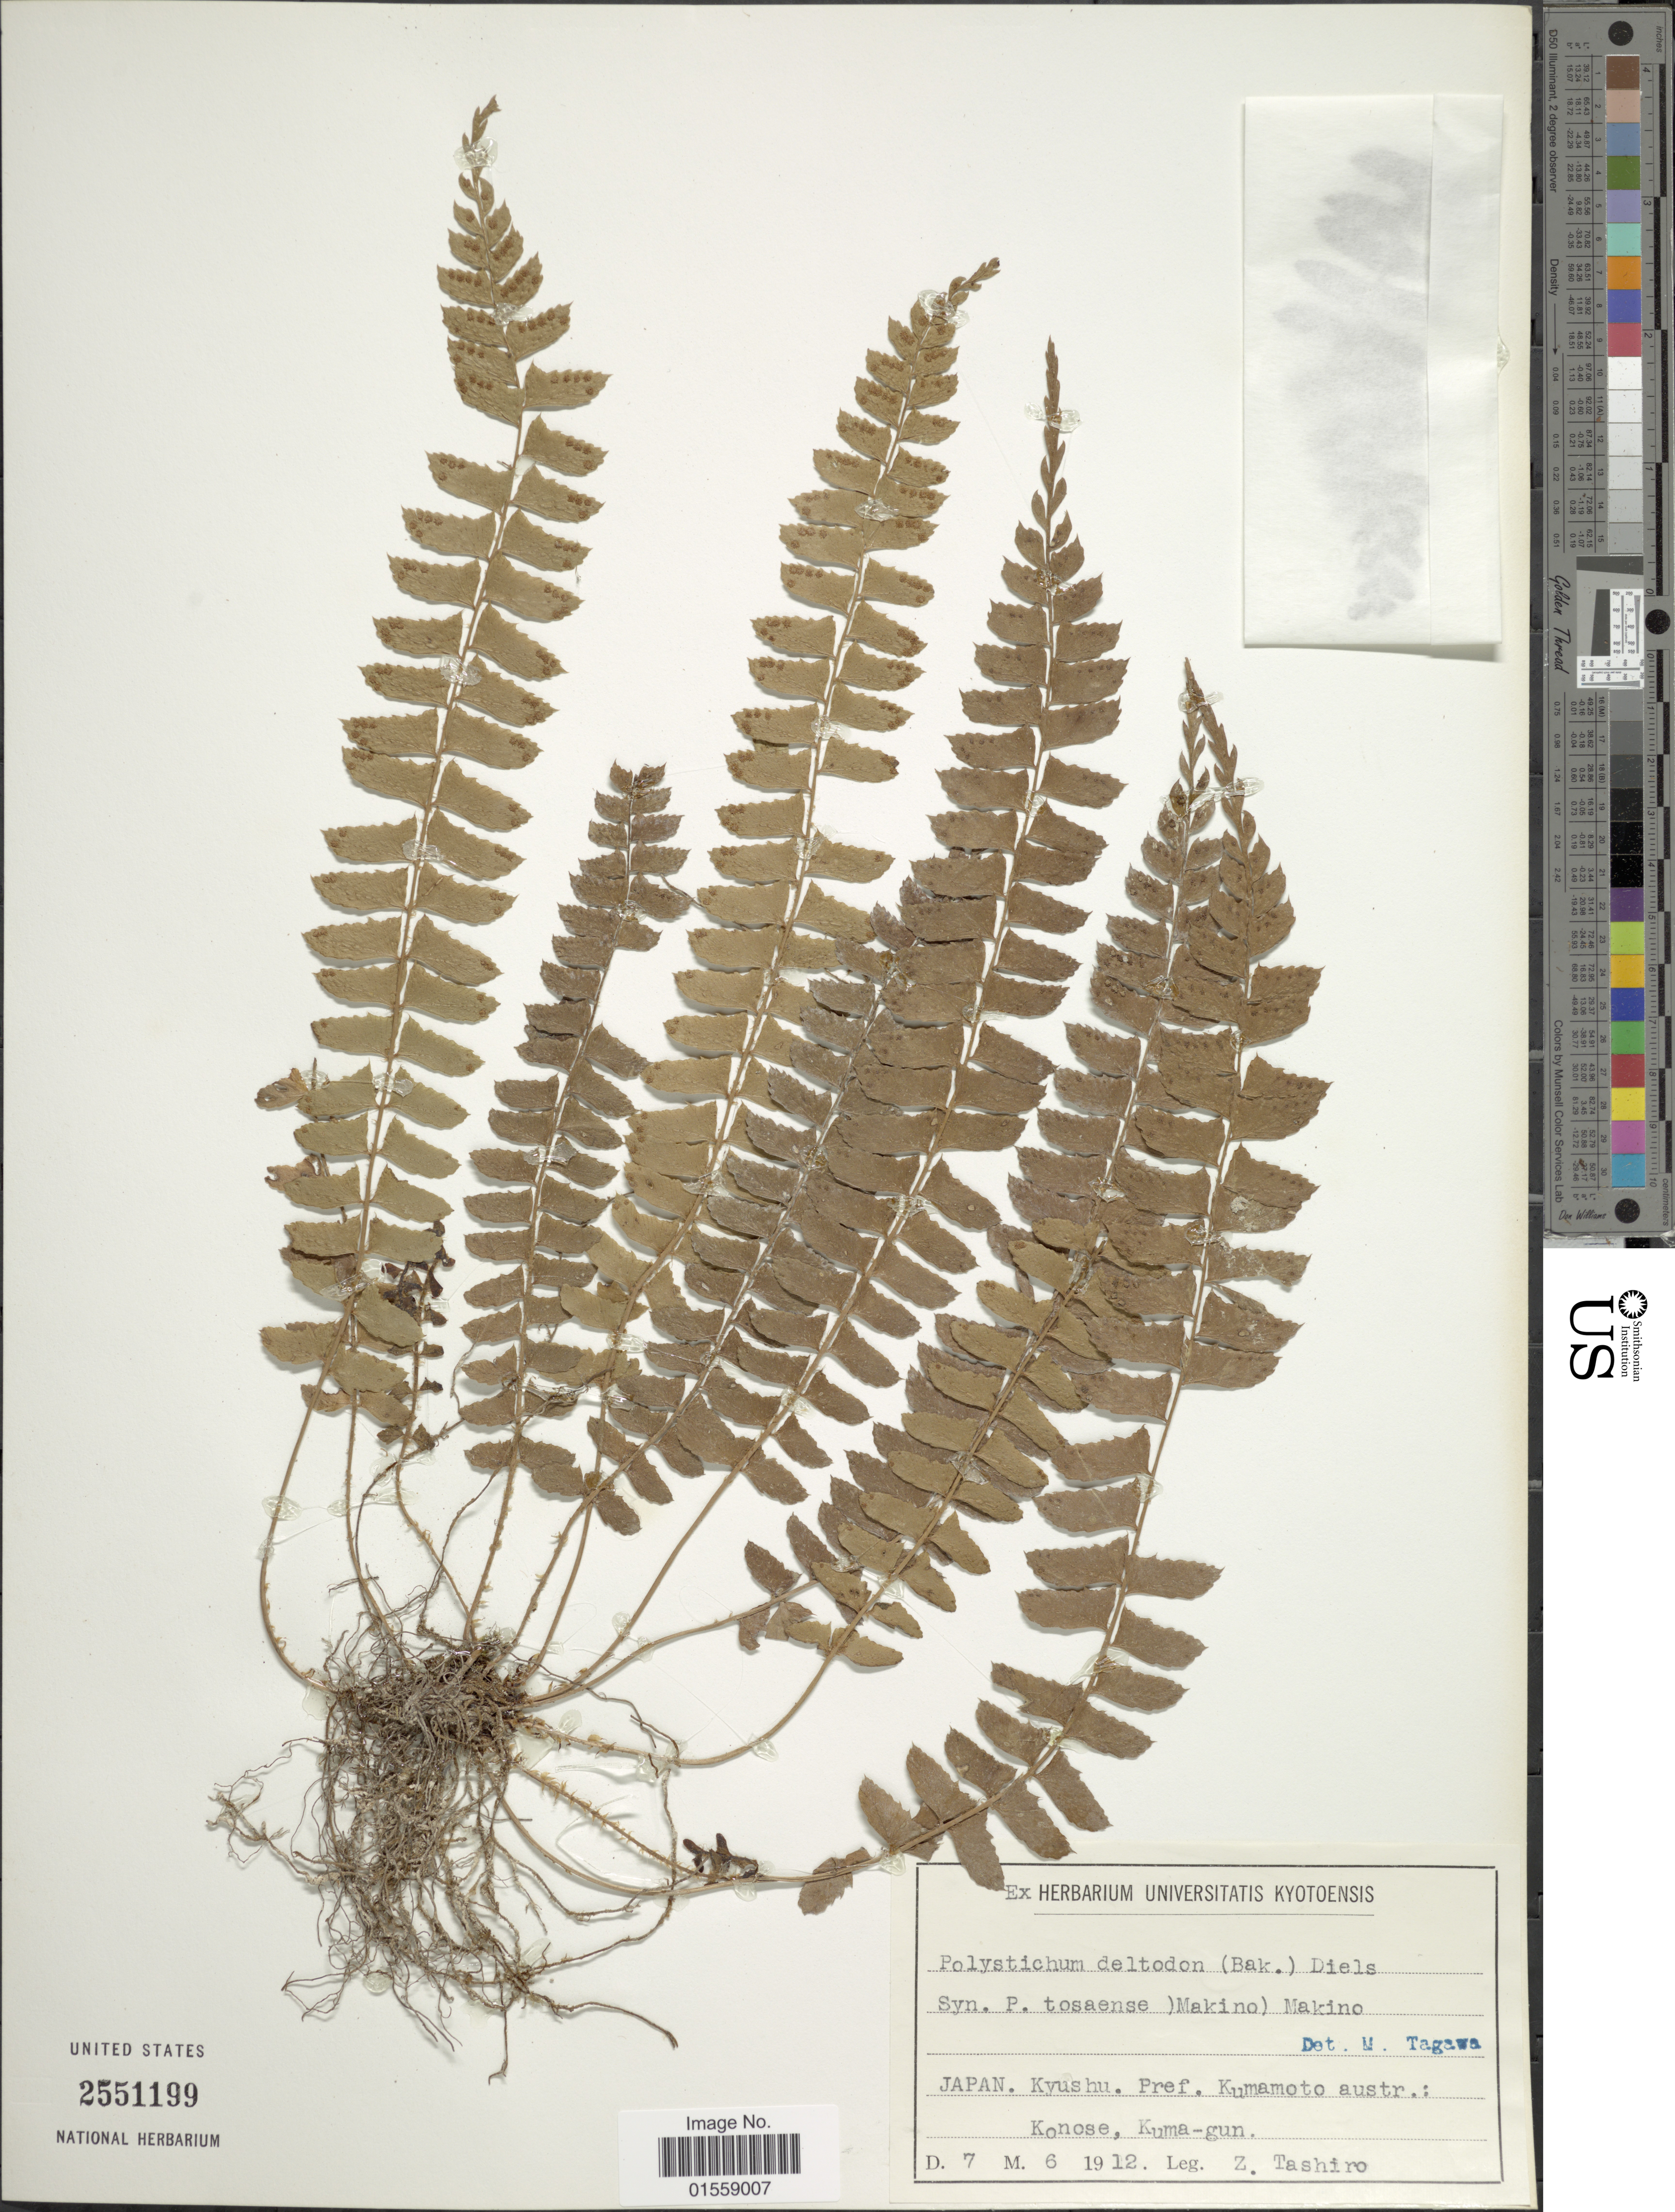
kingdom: Plantae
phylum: Tracheophyta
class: Polypodiopsida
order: Polypodiales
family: Dryopteridaceae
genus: Polystichum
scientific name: Polystichum deltodon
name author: (Baker) Diels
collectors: Z. Tashiro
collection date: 1912-06-07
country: Japan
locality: Kyushu, Pref. Kumamoto austr.: Konose, Kuma-gun.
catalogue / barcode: US 2551199